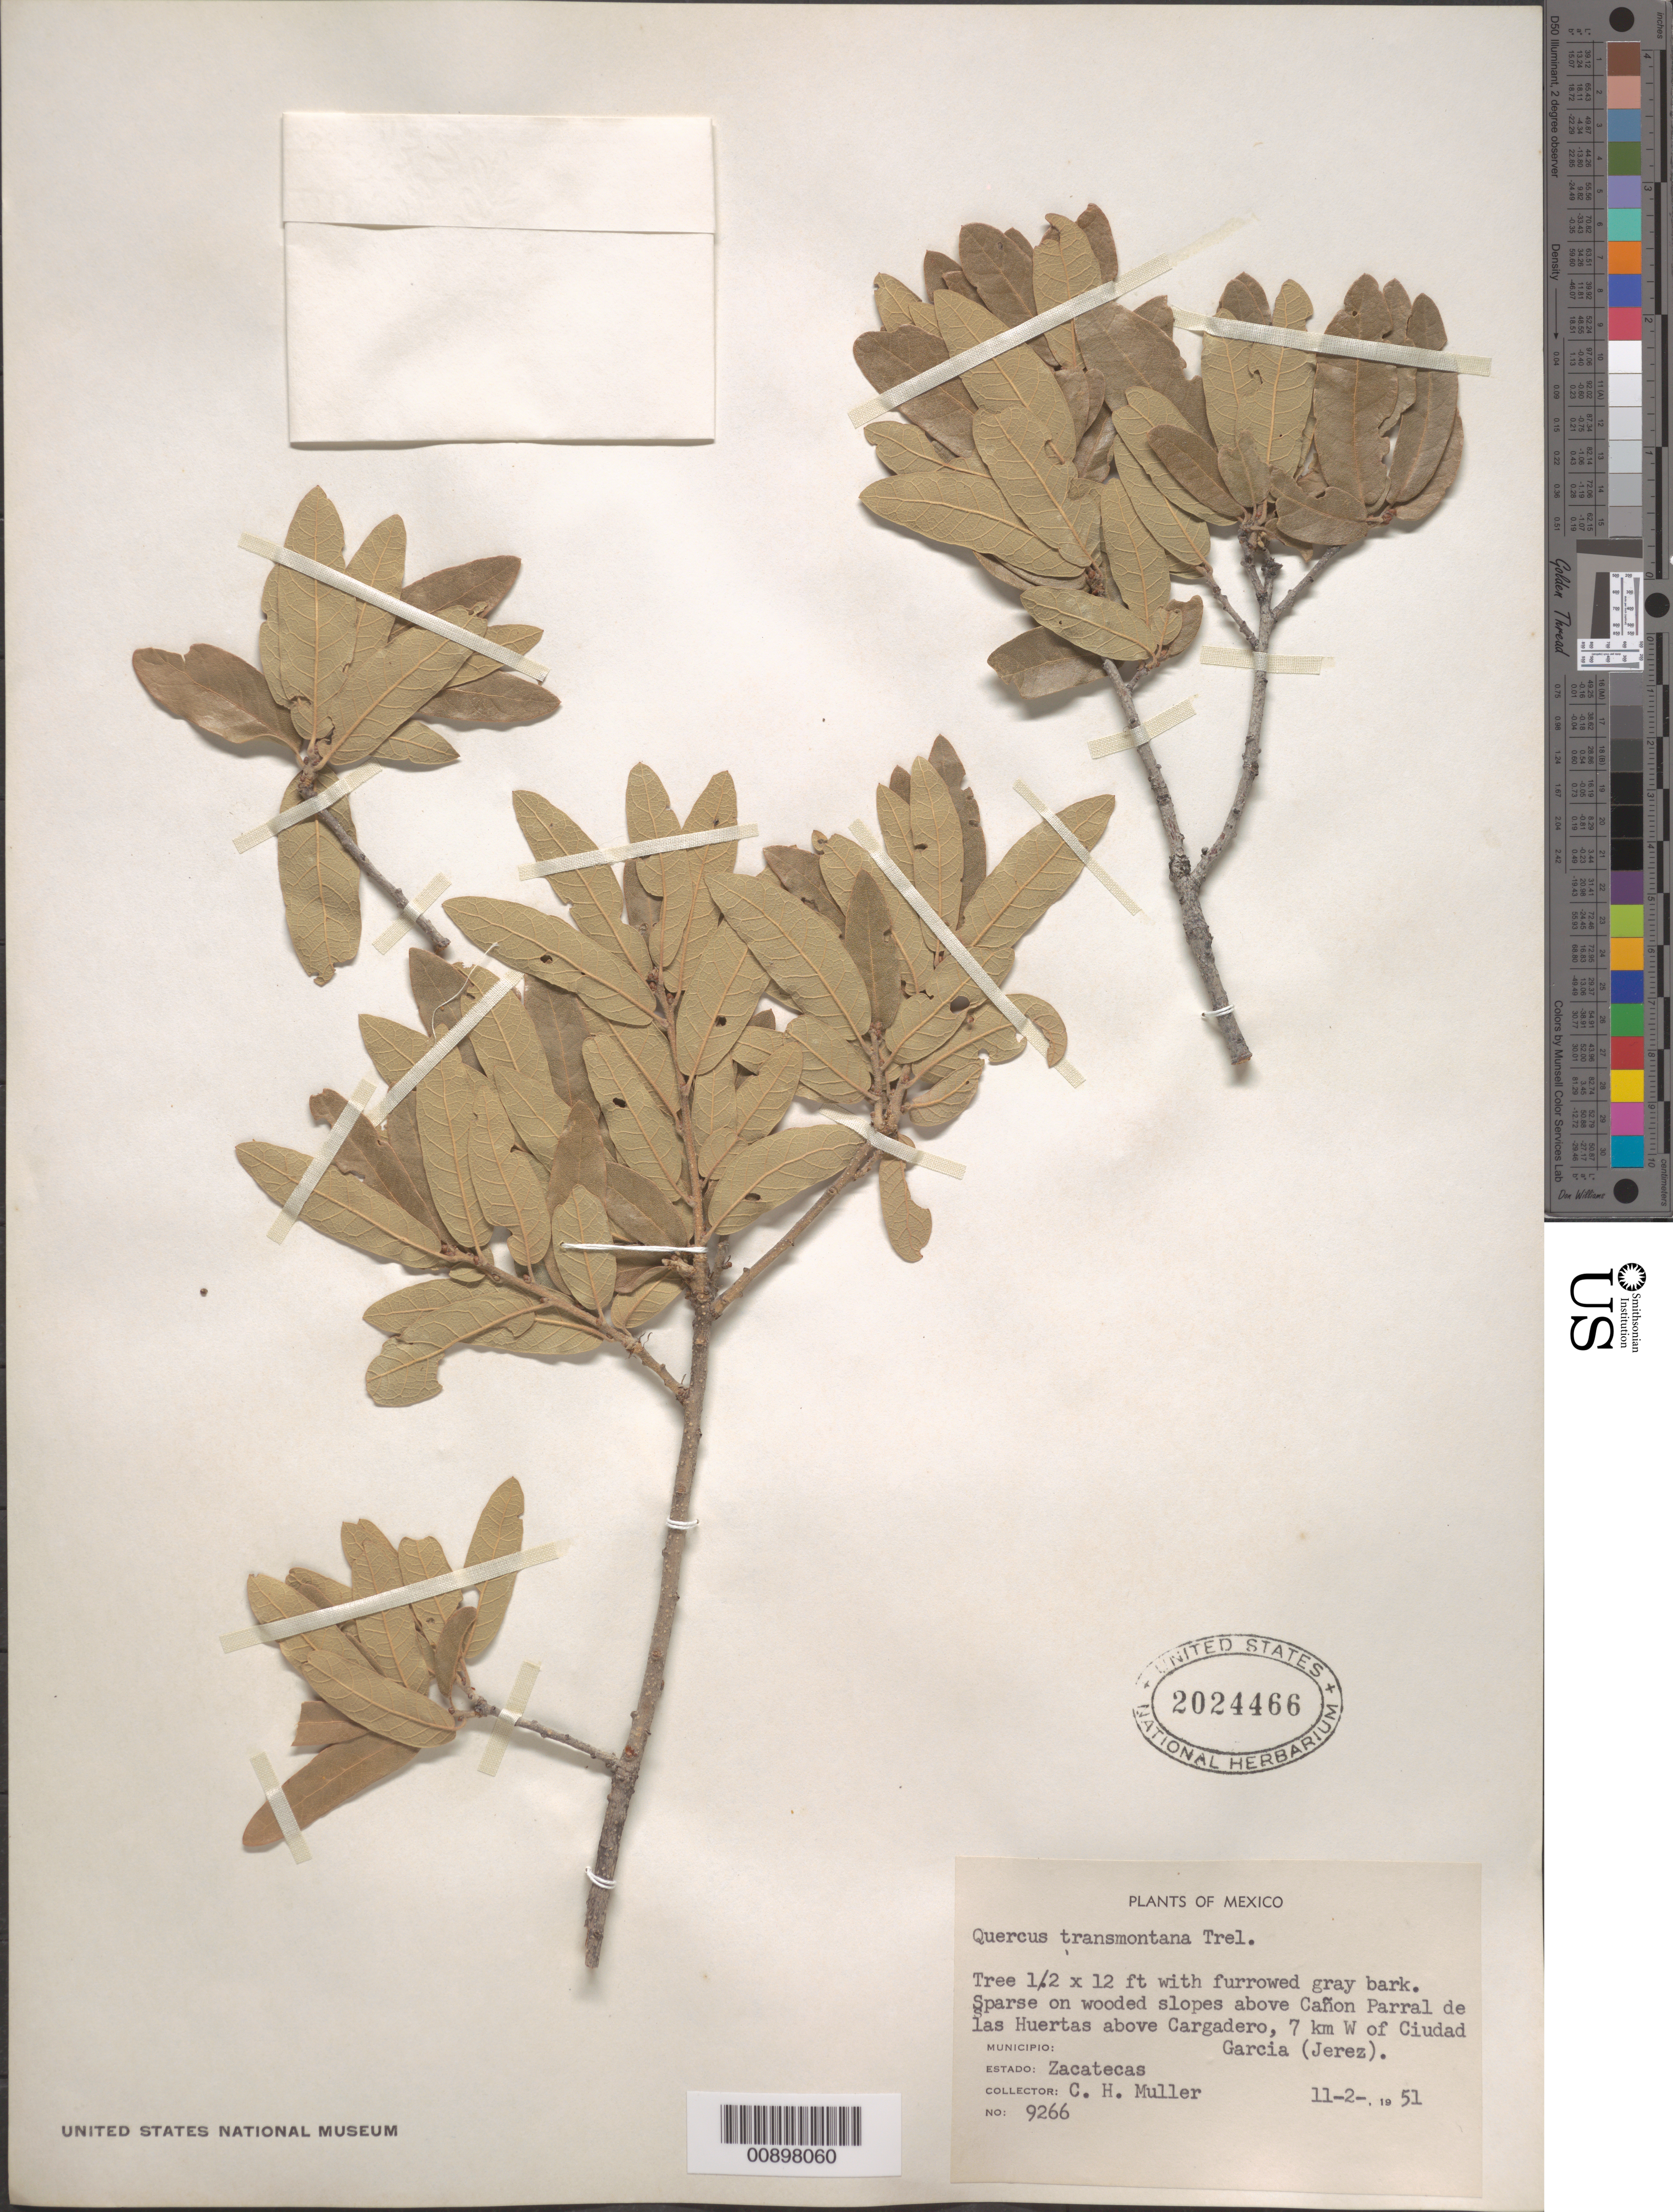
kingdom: Plantae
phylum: Tracheophyta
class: Magnoliopsida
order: Fagales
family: Fagaceae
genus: Quercus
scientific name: Quercus transmontana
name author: Trel.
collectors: C. H. Muller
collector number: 9266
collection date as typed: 02 Nov 1951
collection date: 1951-11-02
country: Mexico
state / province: Zacatecas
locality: Above Cañon Parral de las Huertas above Cargadero, 7 km W of Ciudad García (Jerez).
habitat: On wooded slopes above cañon.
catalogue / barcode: US 2024466